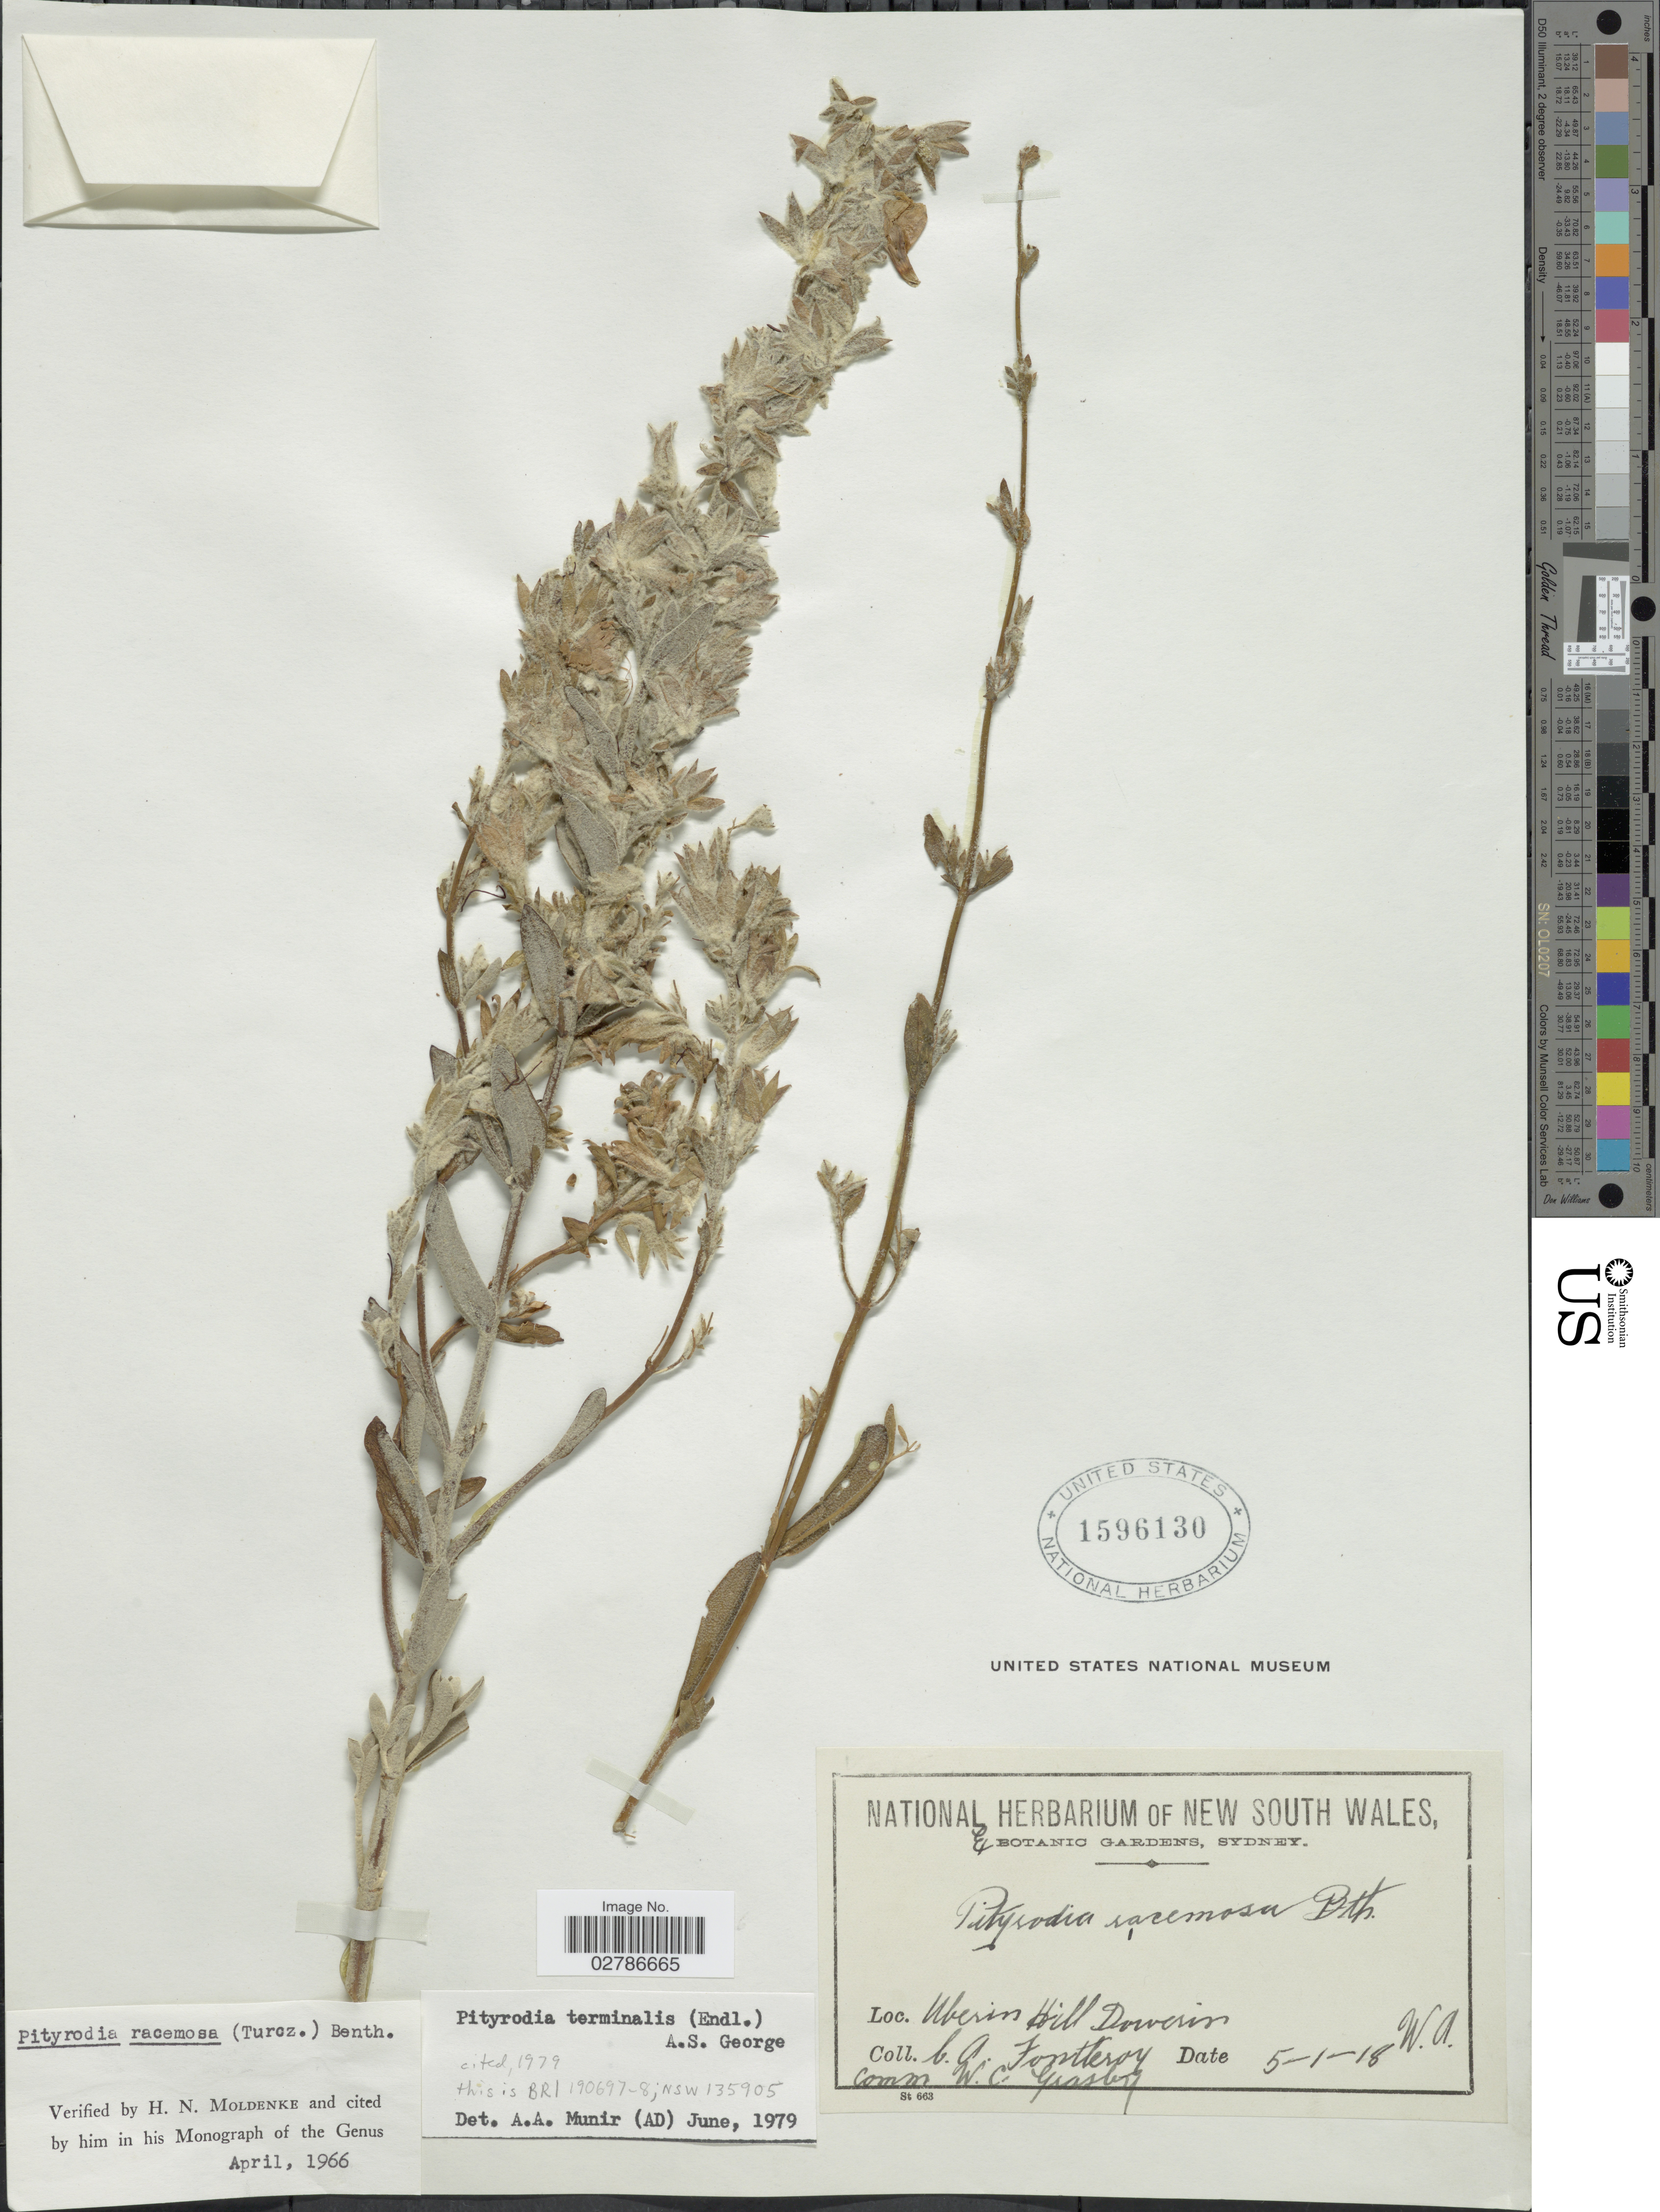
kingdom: Plantae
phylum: Tracheophyta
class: Magnoliopsida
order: Lamiales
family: Lamiaceae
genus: Pityrodia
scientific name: Pityrodia terminalis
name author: (Endl.) A.S. George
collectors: C. A. Fontleroy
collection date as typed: Transcribed d/m/y: 5/1/18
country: Australia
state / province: Western Australia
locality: Uberin Hill Dowerin W.A.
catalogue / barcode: US 1596130